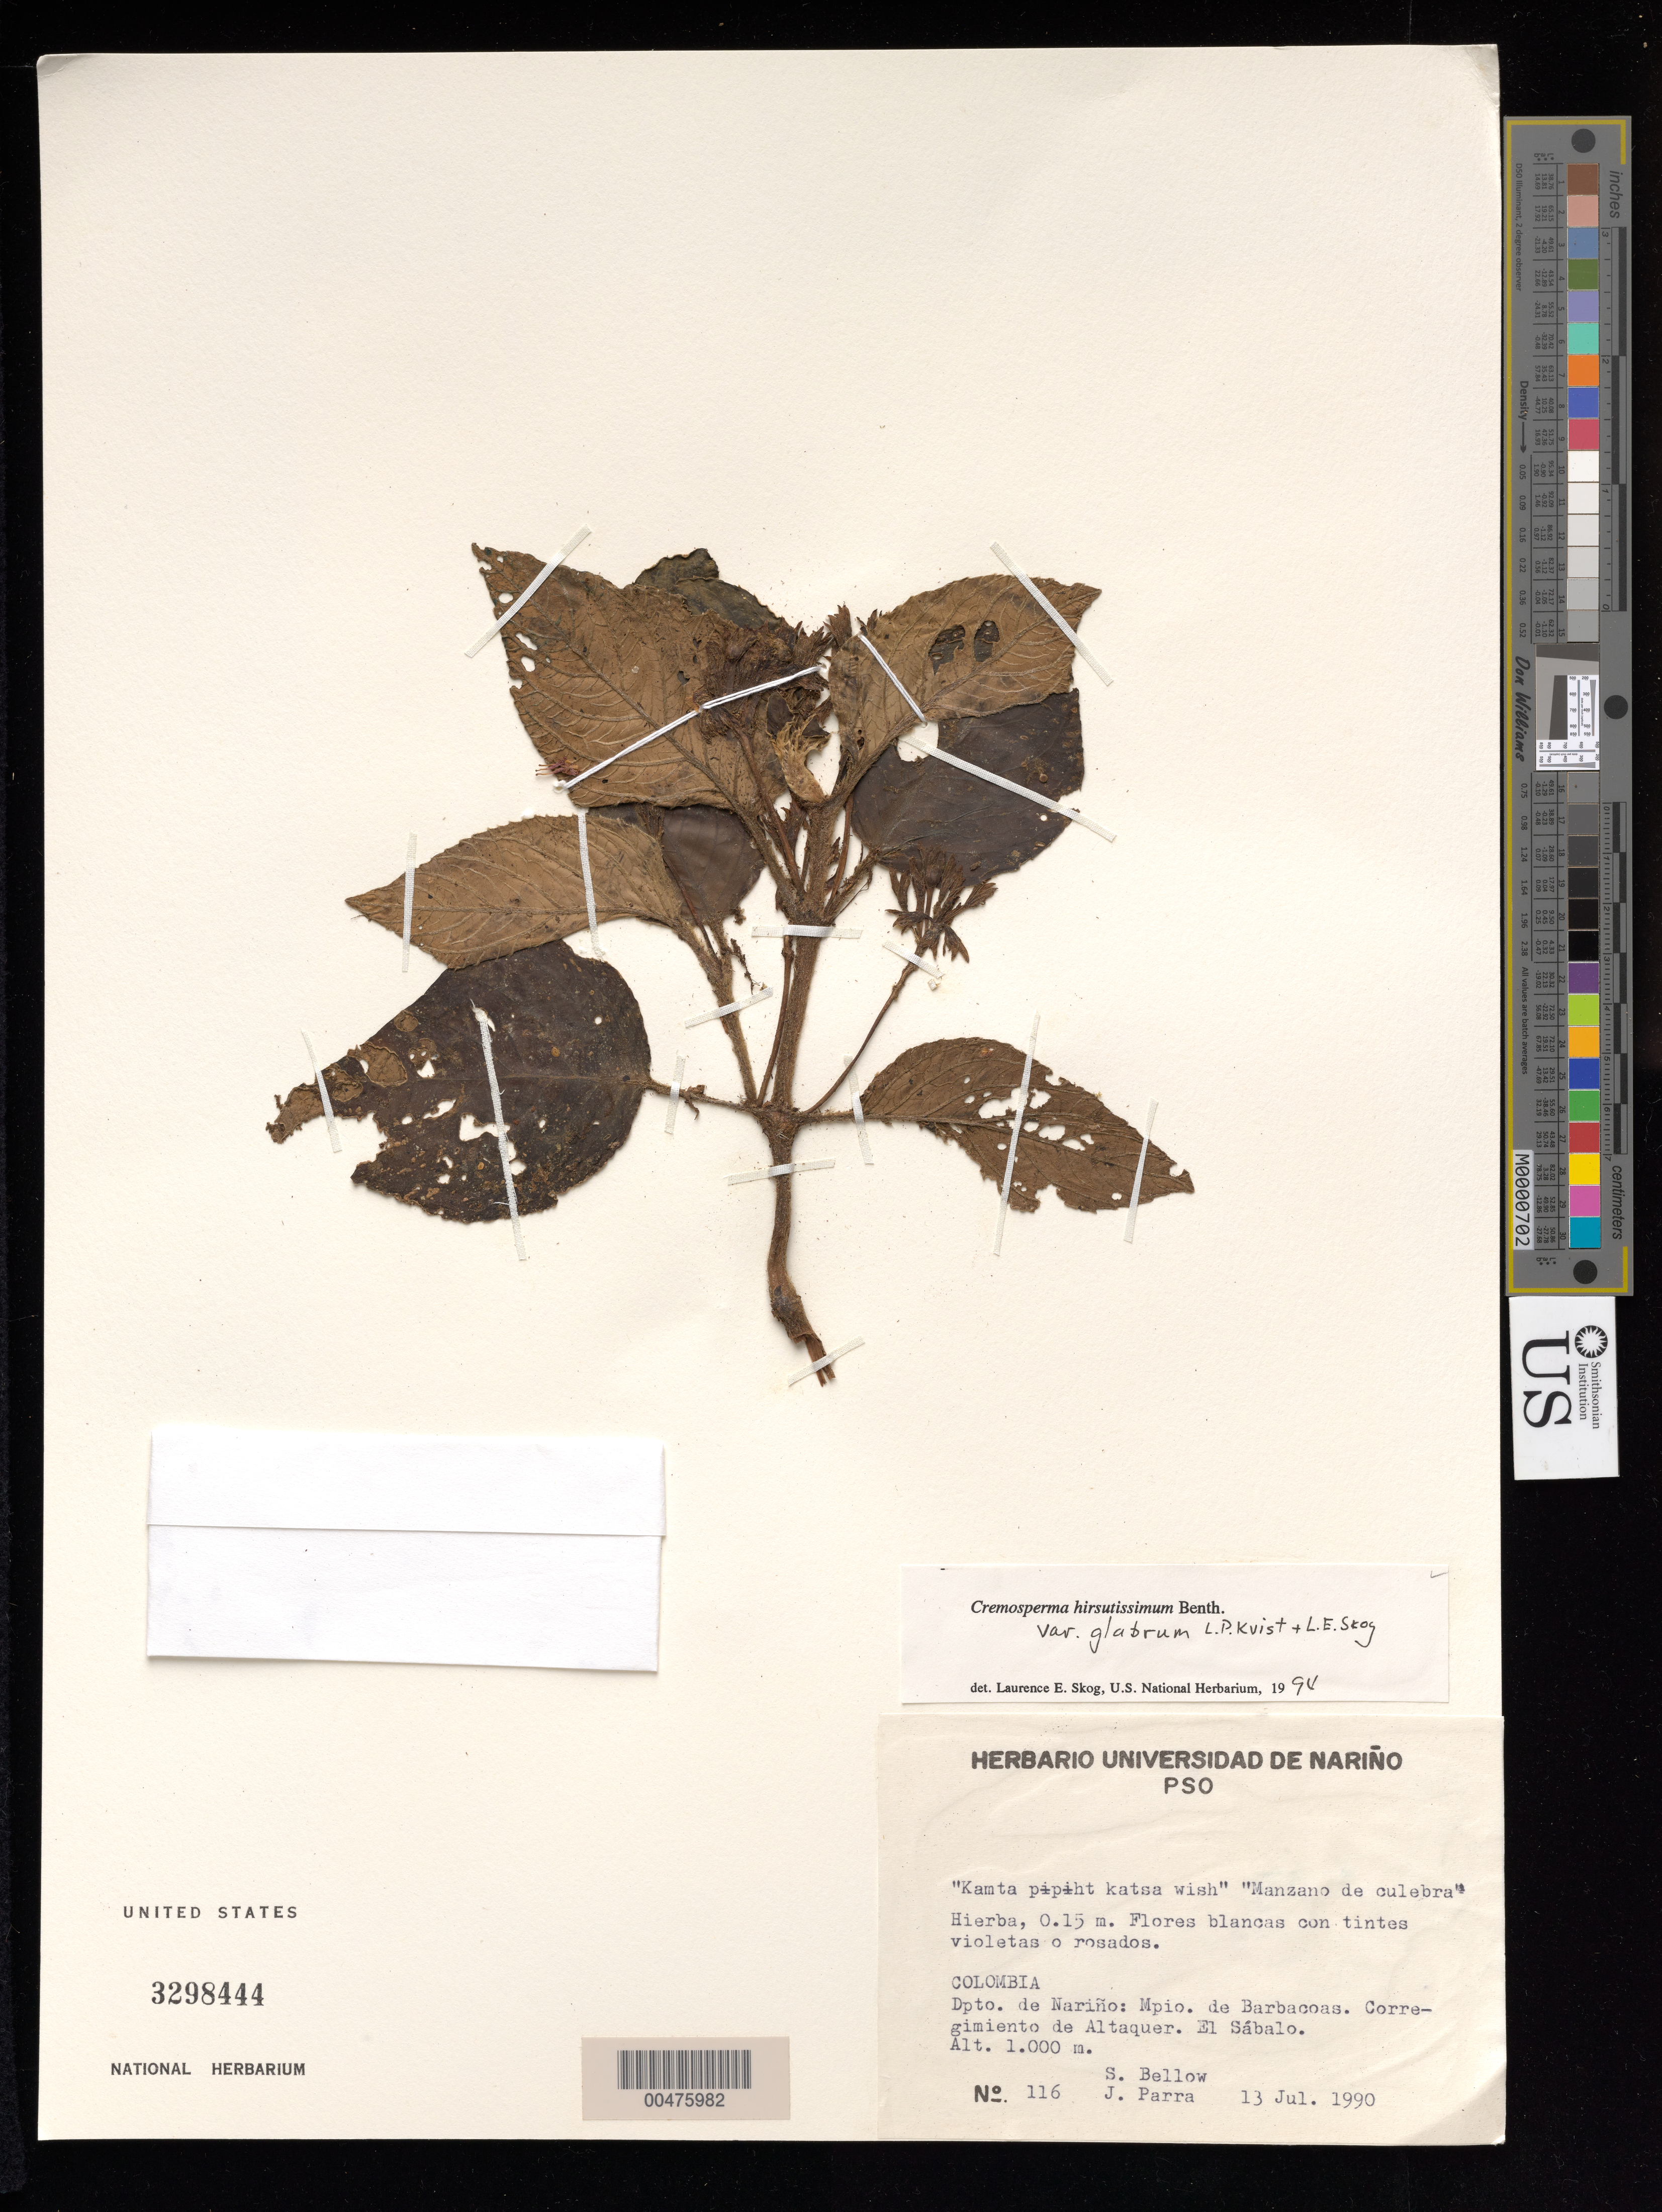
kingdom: Plantae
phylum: Tracheophyta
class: Magnoliopsida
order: Lamiales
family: Gesneriaceae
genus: Cremosperma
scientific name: Cremosperma hirsutissimum var. glabrum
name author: L.P. Kvist & L.E. Skog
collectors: S. Bellow & J. Parra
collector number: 116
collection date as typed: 13 Jul 1990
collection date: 1990-07-13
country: Colombia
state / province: Nariño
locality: Barbacoas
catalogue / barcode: US 3298444